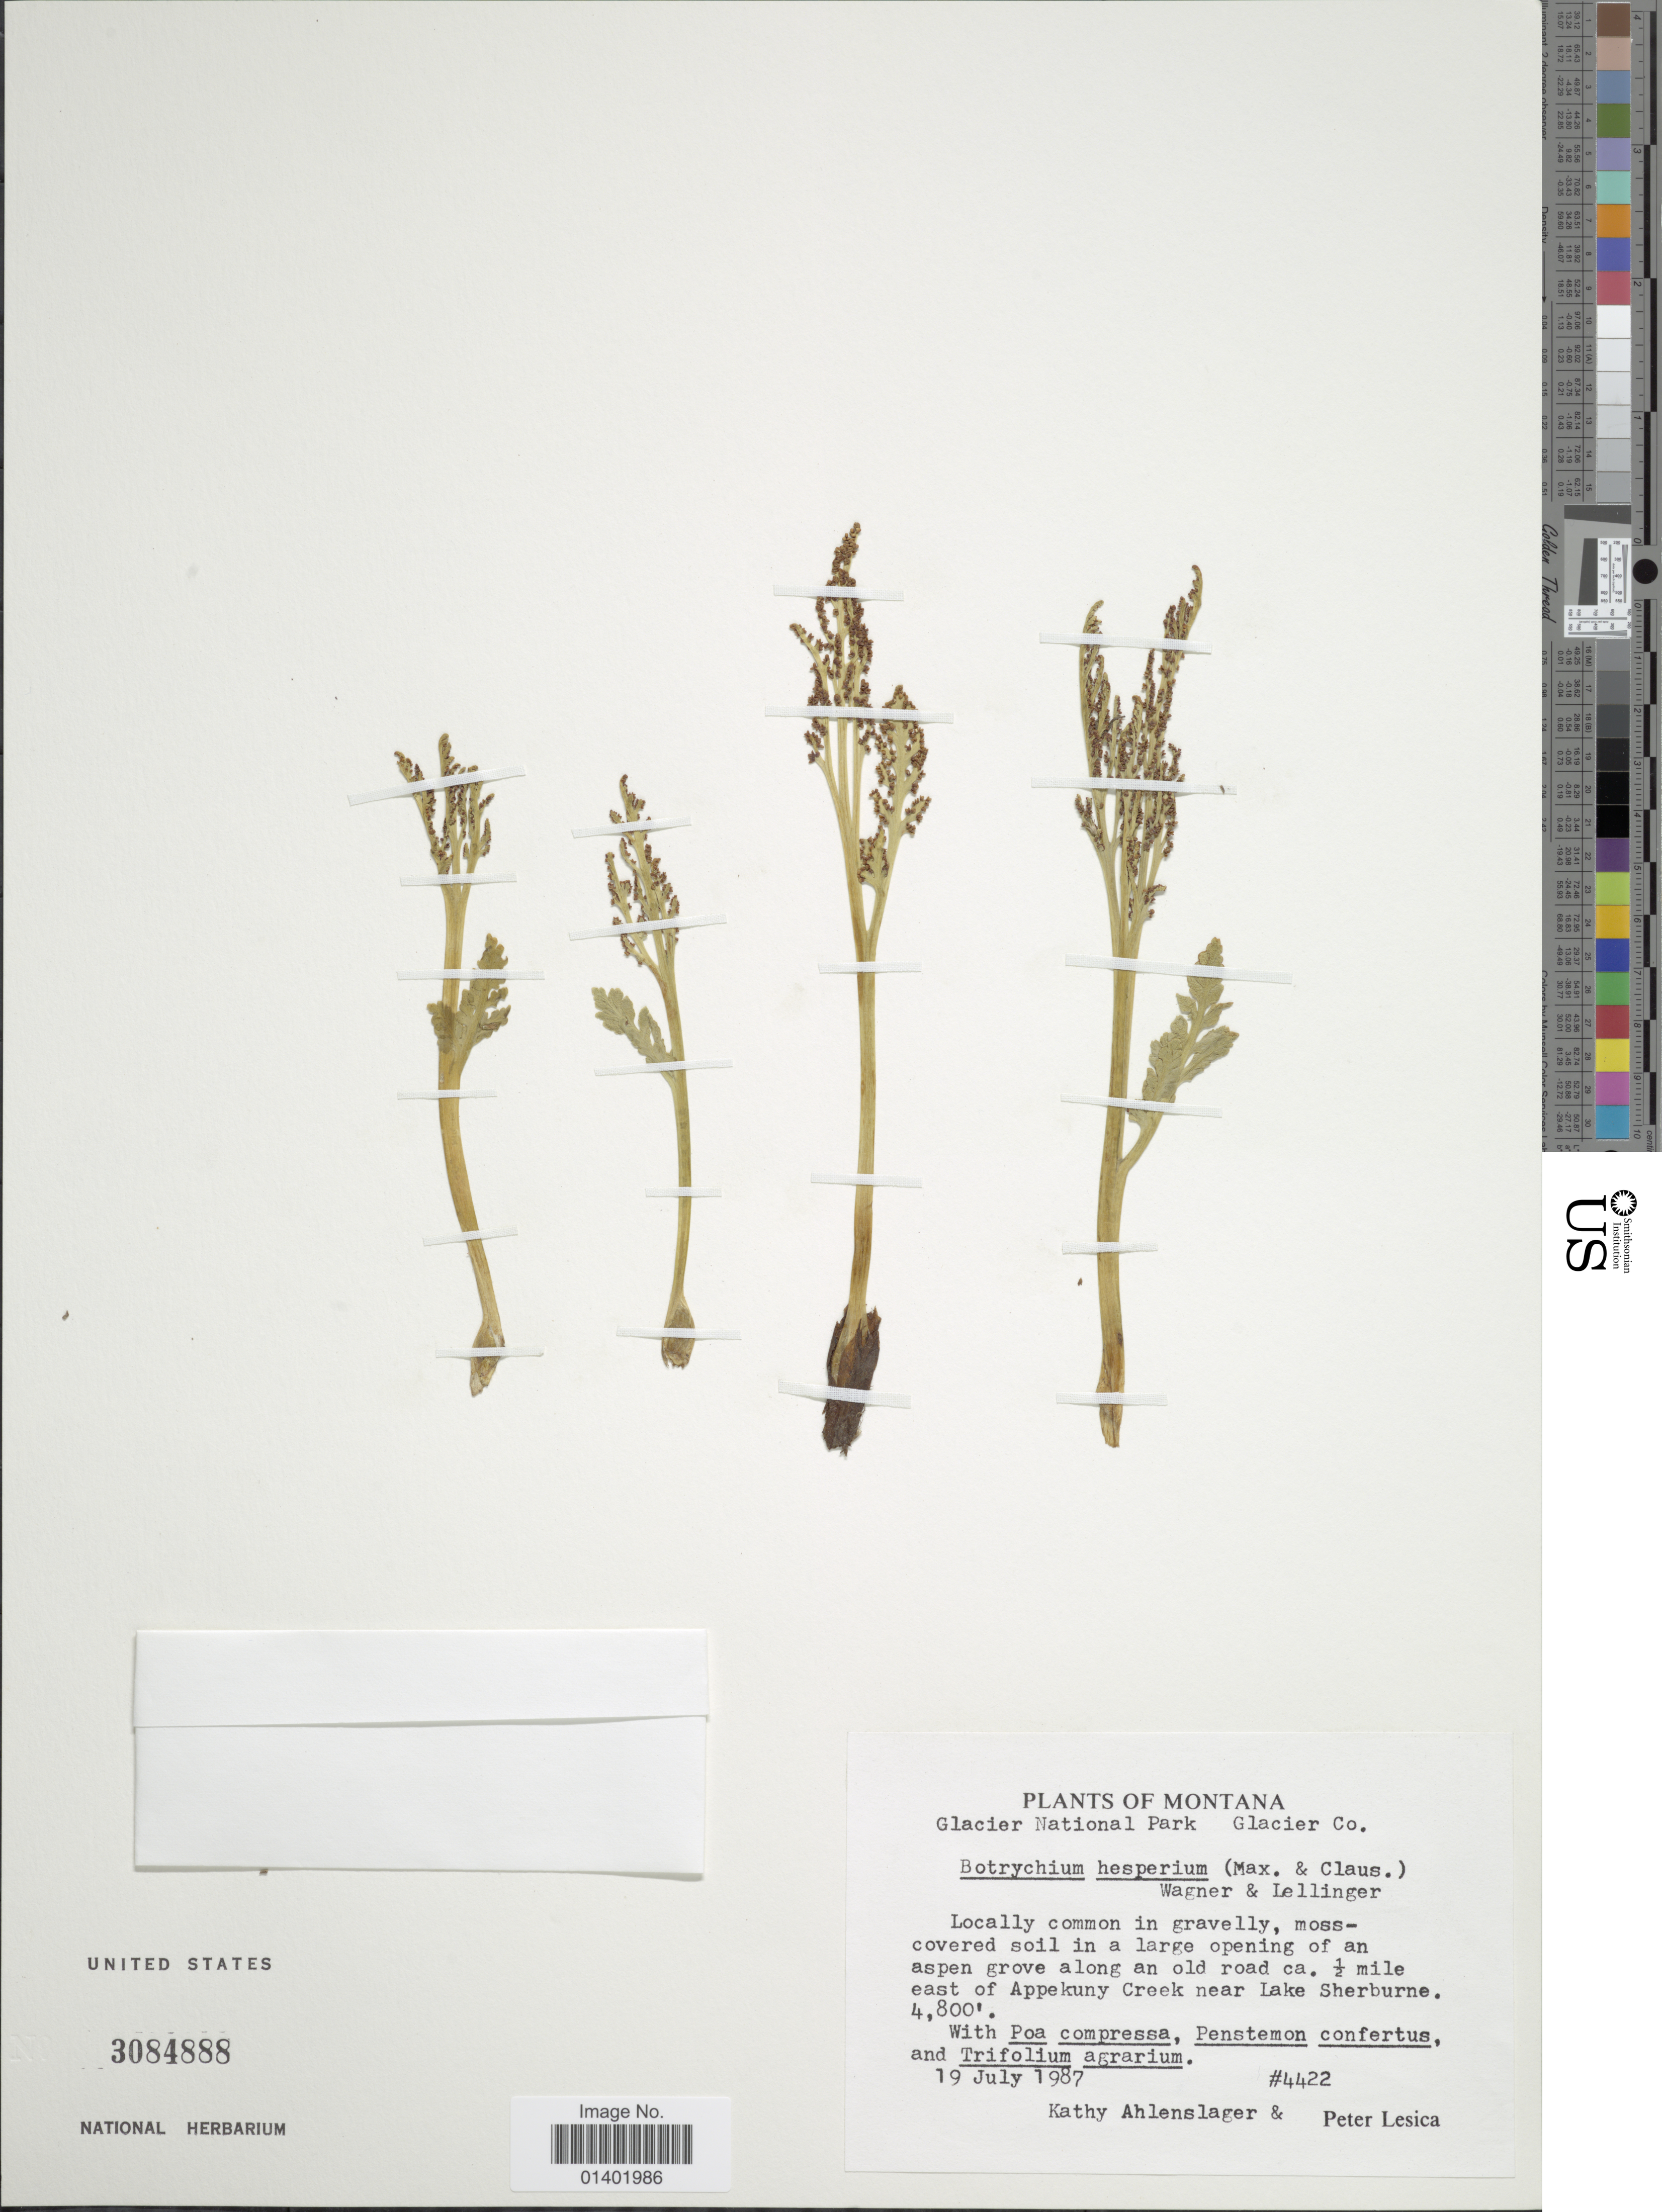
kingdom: Plantae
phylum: Tracheophyta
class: Polypodiopsida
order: Ophioglossales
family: Ophioglossaceae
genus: Botrychium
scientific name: Botrychium hesperium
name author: (Maxon & R.T. Clausen) W.H. Wagner & Lellinger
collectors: K. Ahlensberger & P. Lesica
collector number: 4422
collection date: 1987-07-19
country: United States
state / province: Montana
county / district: Glacier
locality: Glacier National Park, along an old road ca 1/2 mile east of Appekuny Creek near Lake Sherburne.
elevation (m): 1463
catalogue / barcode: US 3084888